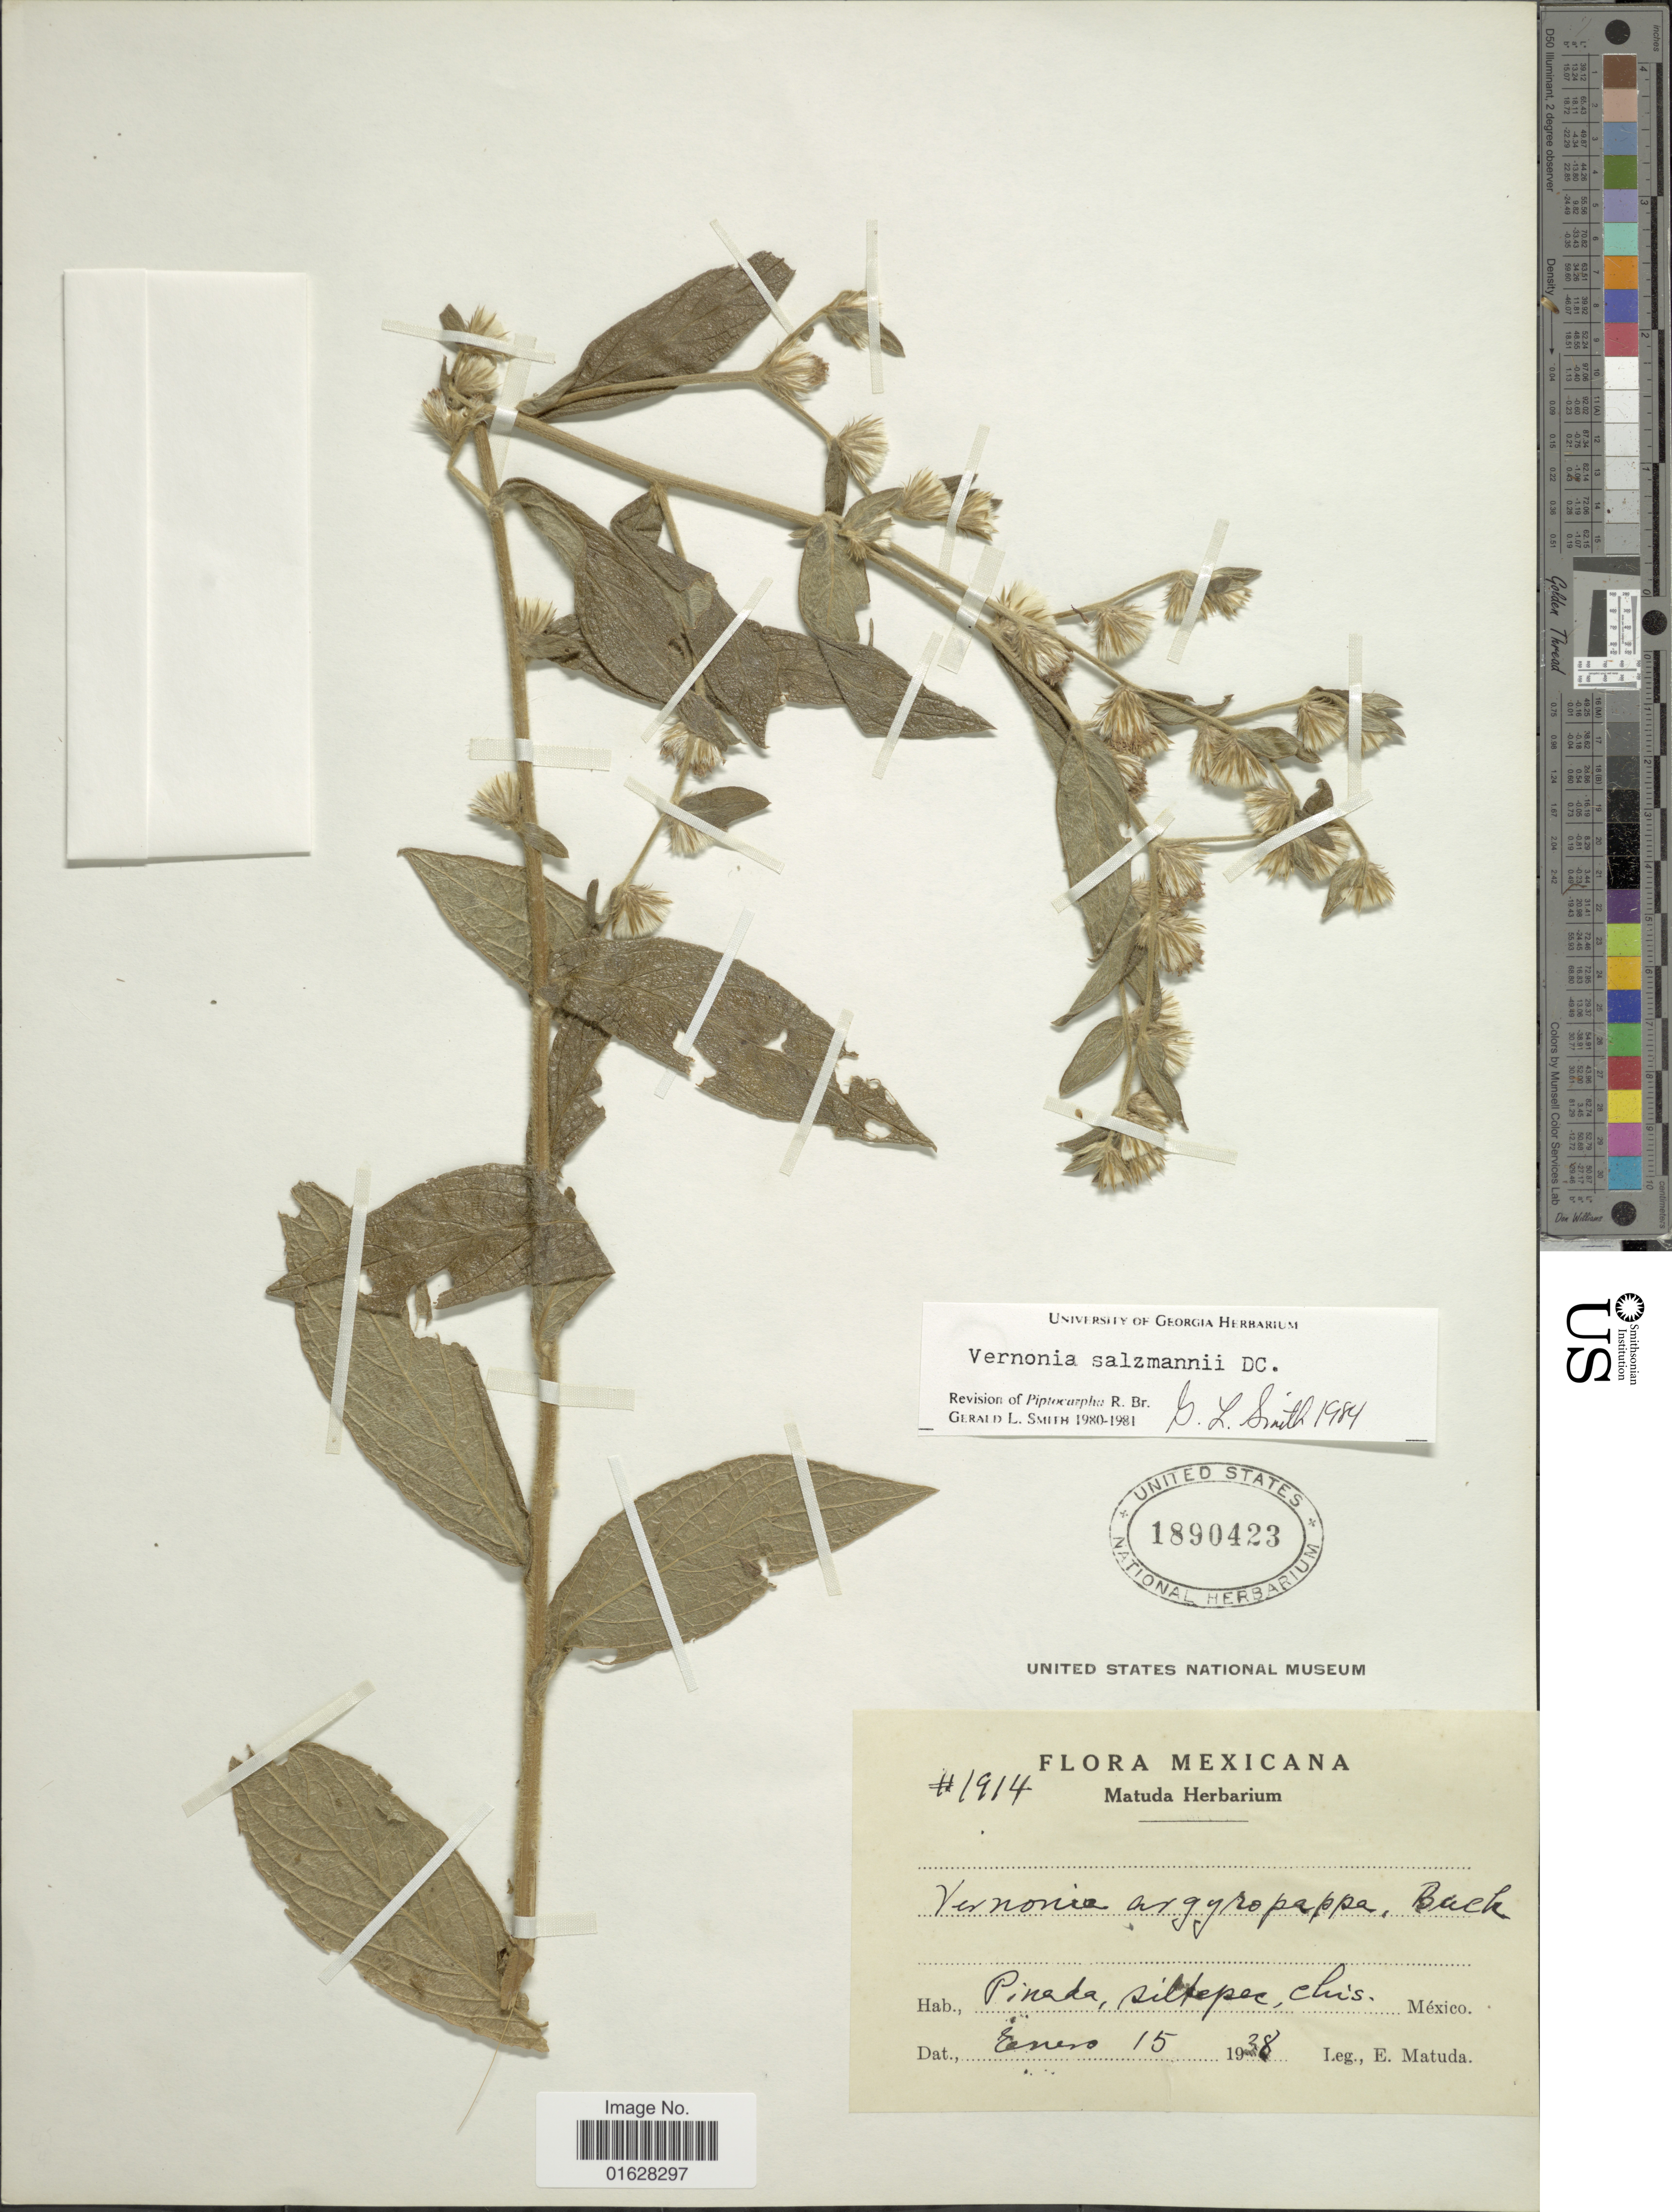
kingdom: Plantae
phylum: Tracheophyta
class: Magnoliopsida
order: Asterales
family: Asteraceae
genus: Lepidaploa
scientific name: Lepidaploa salzmannii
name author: (DC.) H. Rob.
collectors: E. Matuda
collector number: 1914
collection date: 1938-01-15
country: Mexico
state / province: Chiapas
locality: Mexicana, Pinada, Siltepec, Chis., Mexico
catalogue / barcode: US 1890423